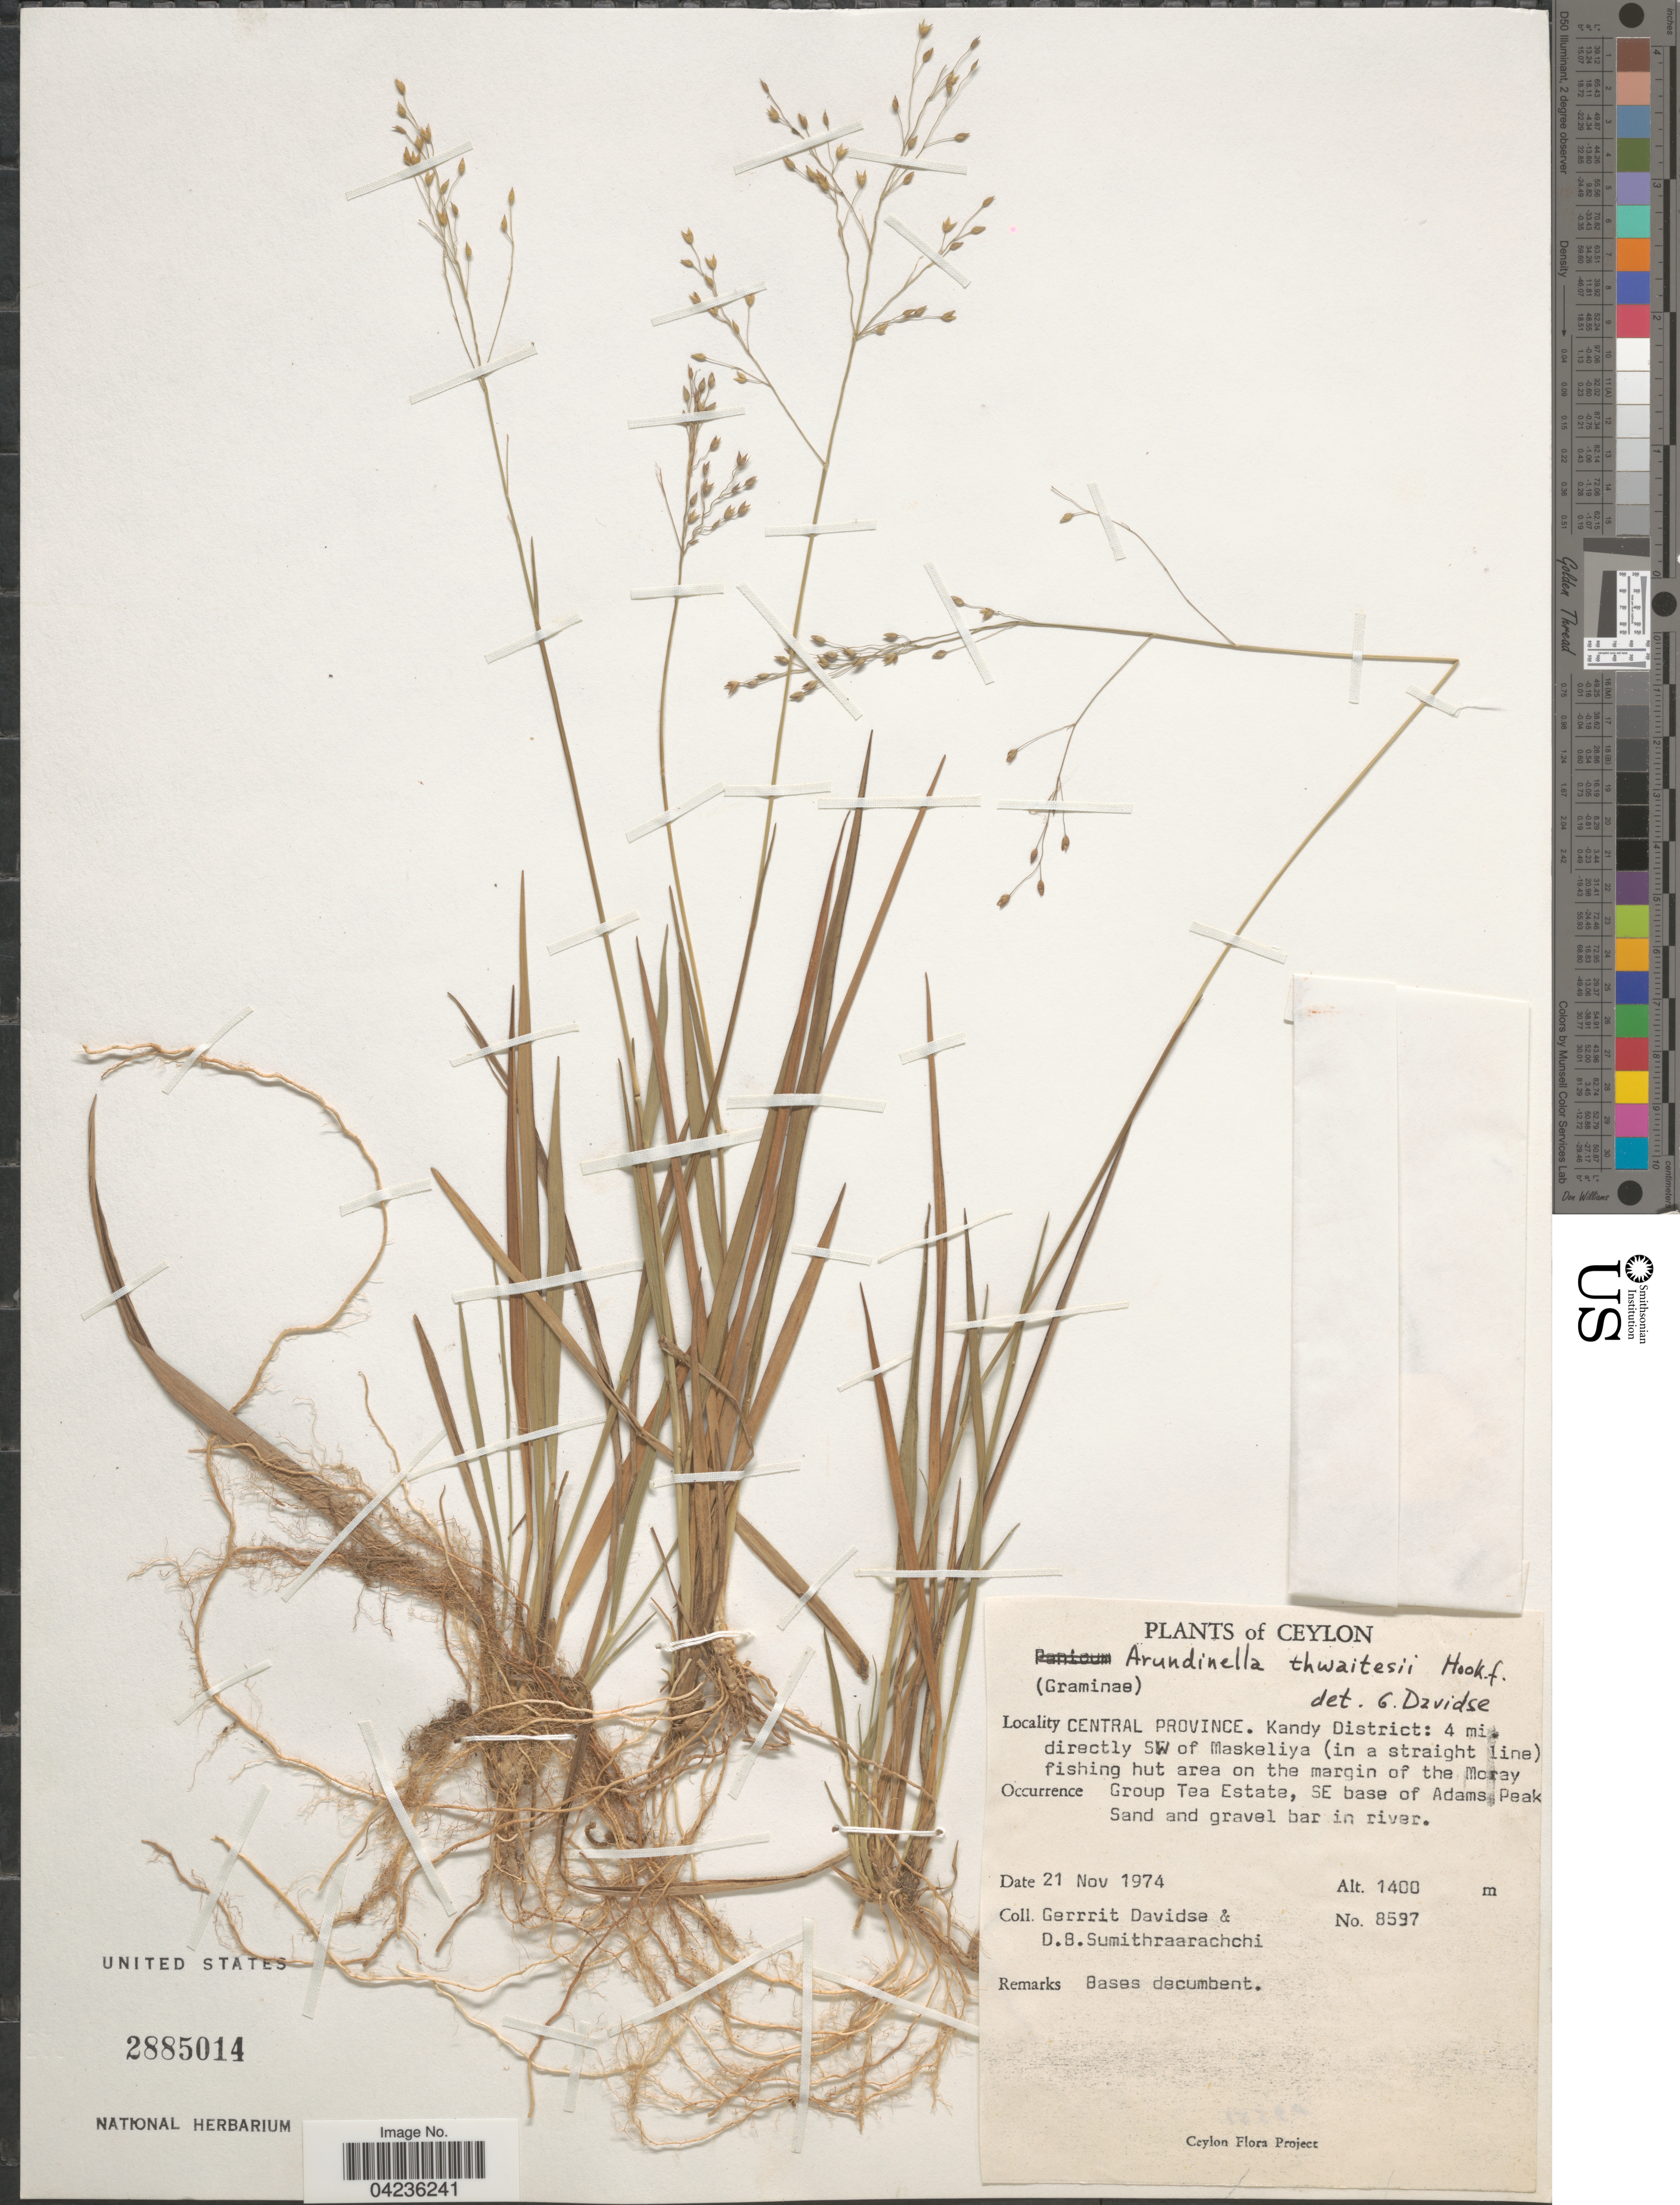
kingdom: Plantae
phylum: Tracheophyta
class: Liliopsida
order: Poales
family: Poaceae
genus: Arundinella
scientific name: Arundinella villosa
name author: Arn. ex Steud.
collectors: G. Davidse & D. B. Sumithraarachchi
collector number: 8597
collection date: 1974-11-21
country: Sri Lanka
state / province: Central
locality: Ceylon. Central Province. Kandy District: 4 mi. directly SW of Maskeliya (in a straight line) fishing hut area on the margin of the Moray Group Tea Estate, SE base of Adams Peak Sand and gravel bar in river.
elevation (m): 1400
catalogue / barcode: US 2885014